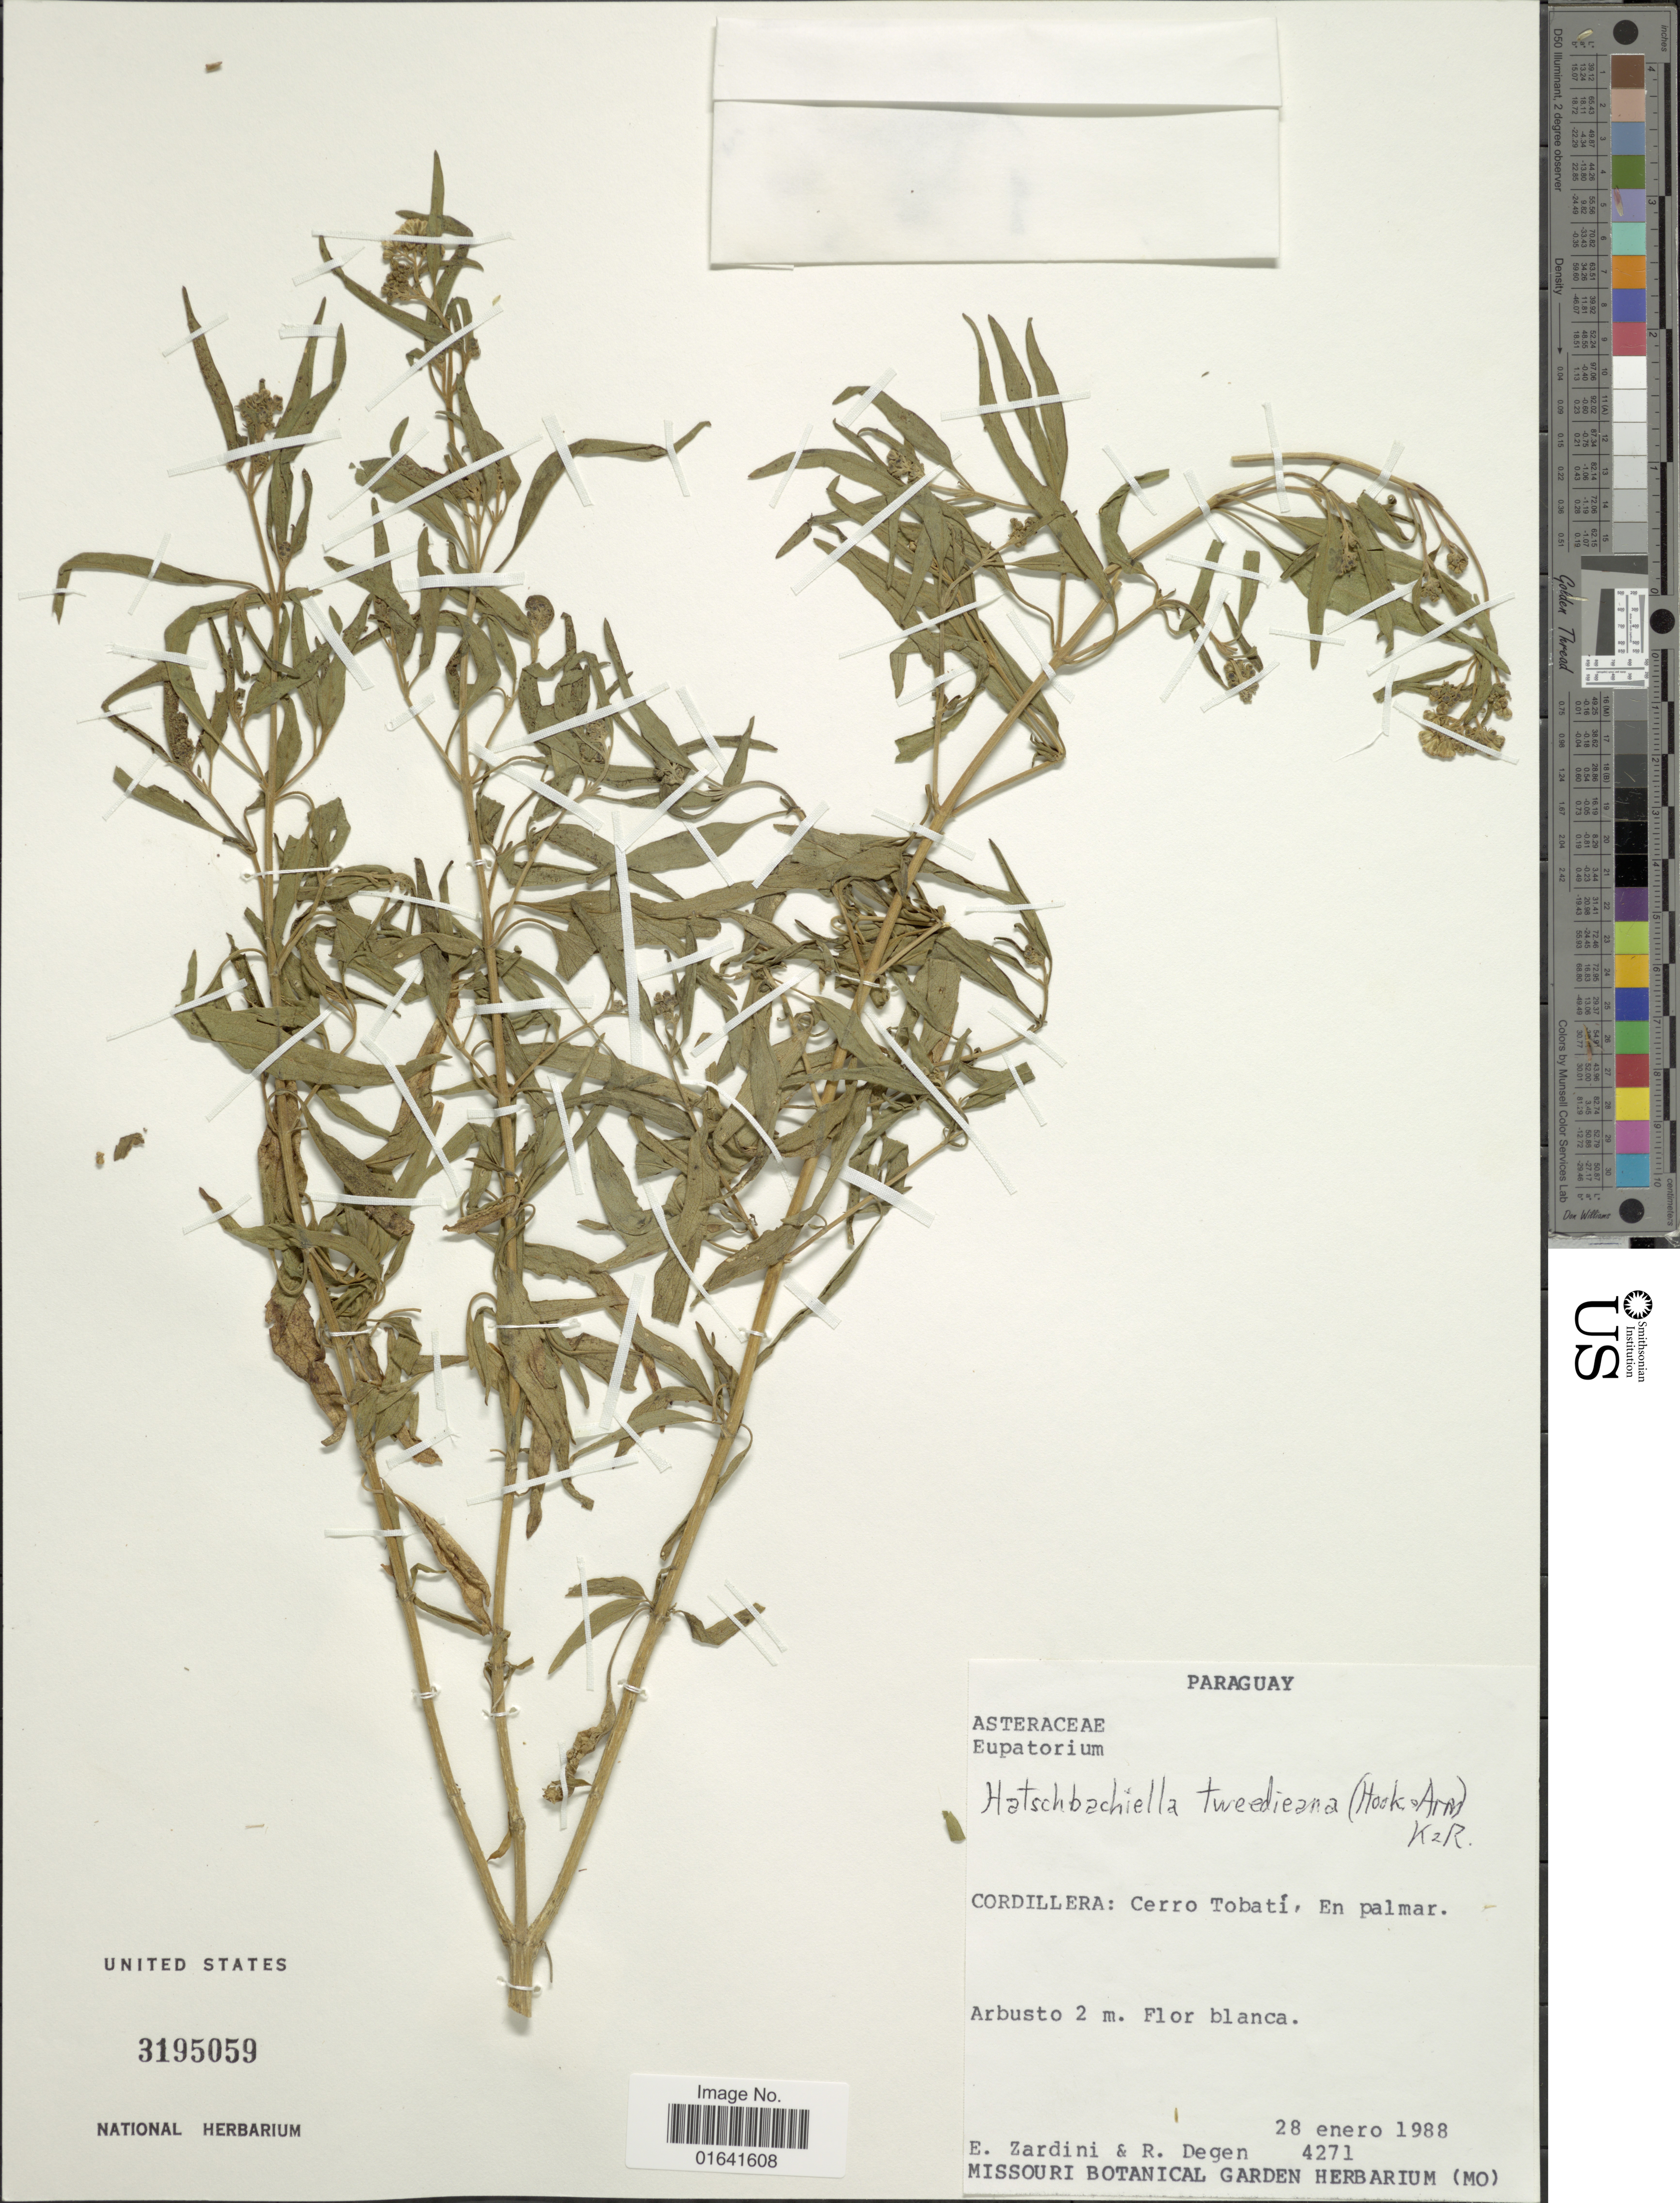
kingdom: Plantae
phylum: Tracheophyta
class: Magnoliopsida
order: Asterales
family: Asteraceae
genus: Hatschbachiella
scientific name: Hatschbachiella tweedieana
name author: (Hook. & Arn.) R.M. King & H. Rob.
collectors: E. M. Zardini & R. Degen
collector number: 4271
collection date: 1988-01-28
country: Paraguay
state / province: Cordillera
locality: Cerro Tobatí, En Palmar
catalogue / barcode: US 3195059